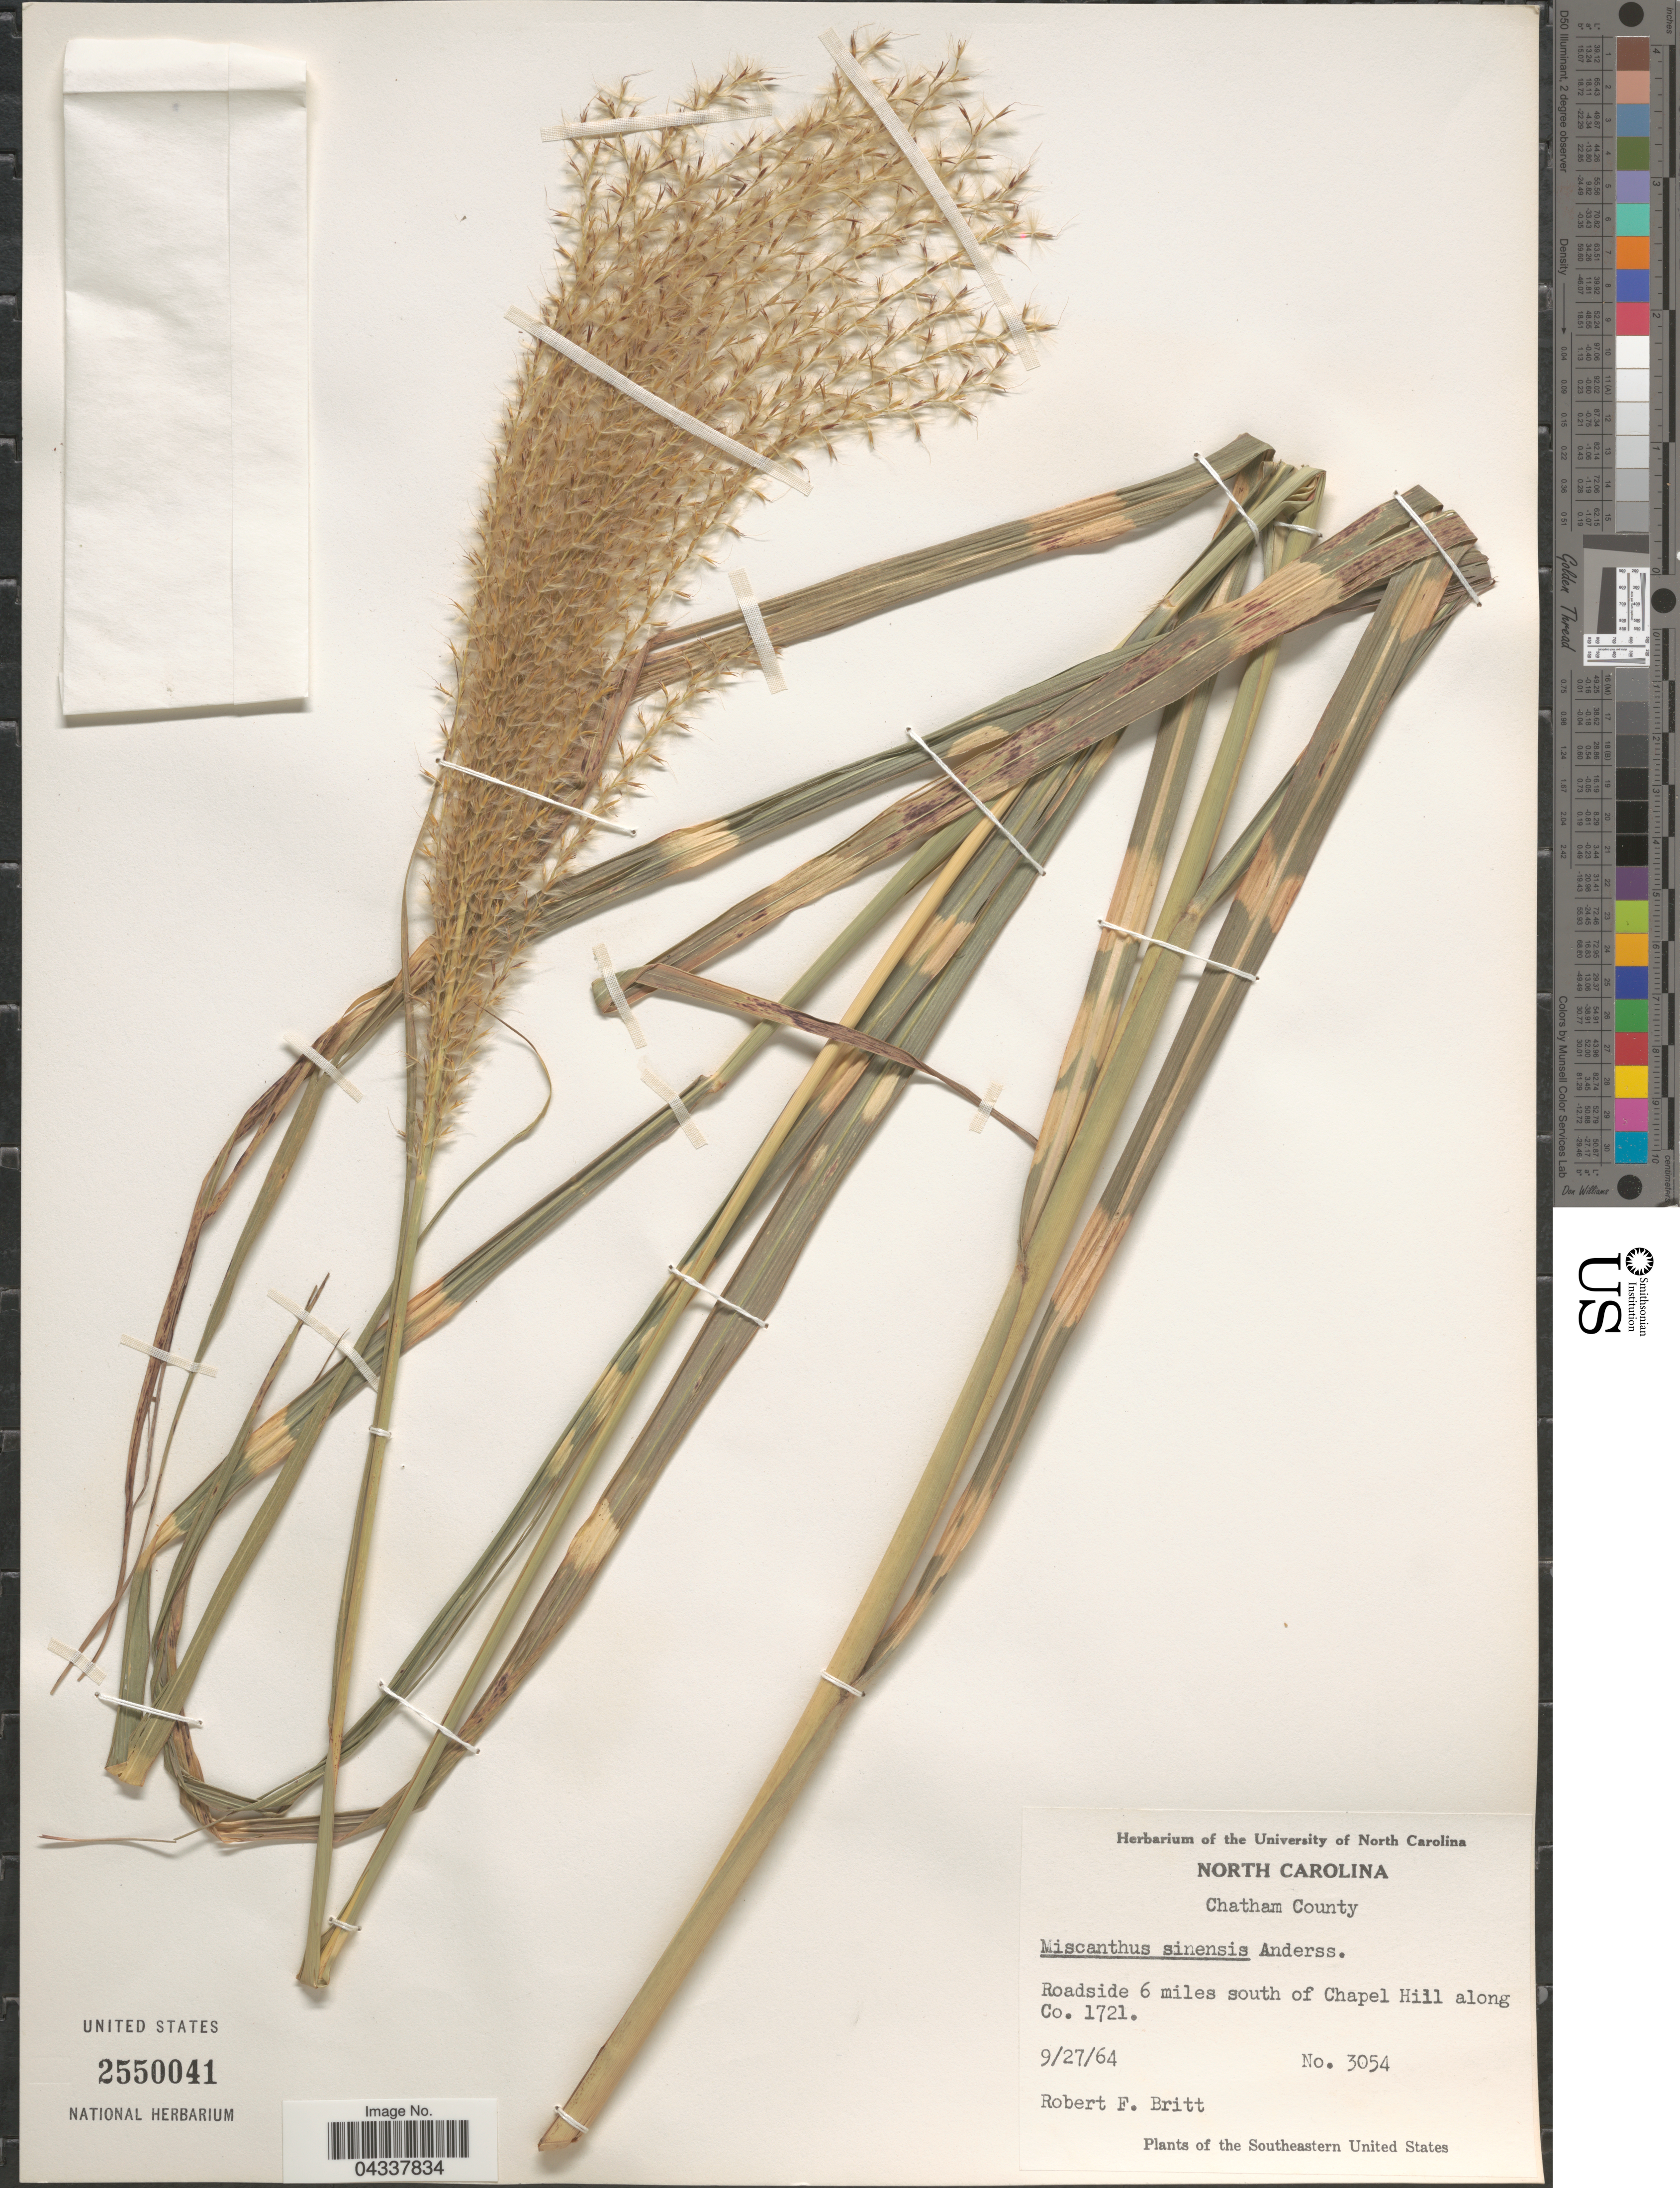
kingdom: Plantae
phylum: Tracheophyta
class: Liliopsida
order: Poales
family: Poaceae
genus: Miscanthus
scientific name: Miscanthus sinensis var. zebrinus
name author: Beal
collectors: R. Britt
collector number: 3054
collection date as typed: Transcribed d/m/y: 27/9/64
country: United States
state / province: North Carolina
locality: Chatham County. Roadside 6 miles south of Chapel Hill along Co. 1721. The Southeastern United States.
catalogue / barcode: US 2550041